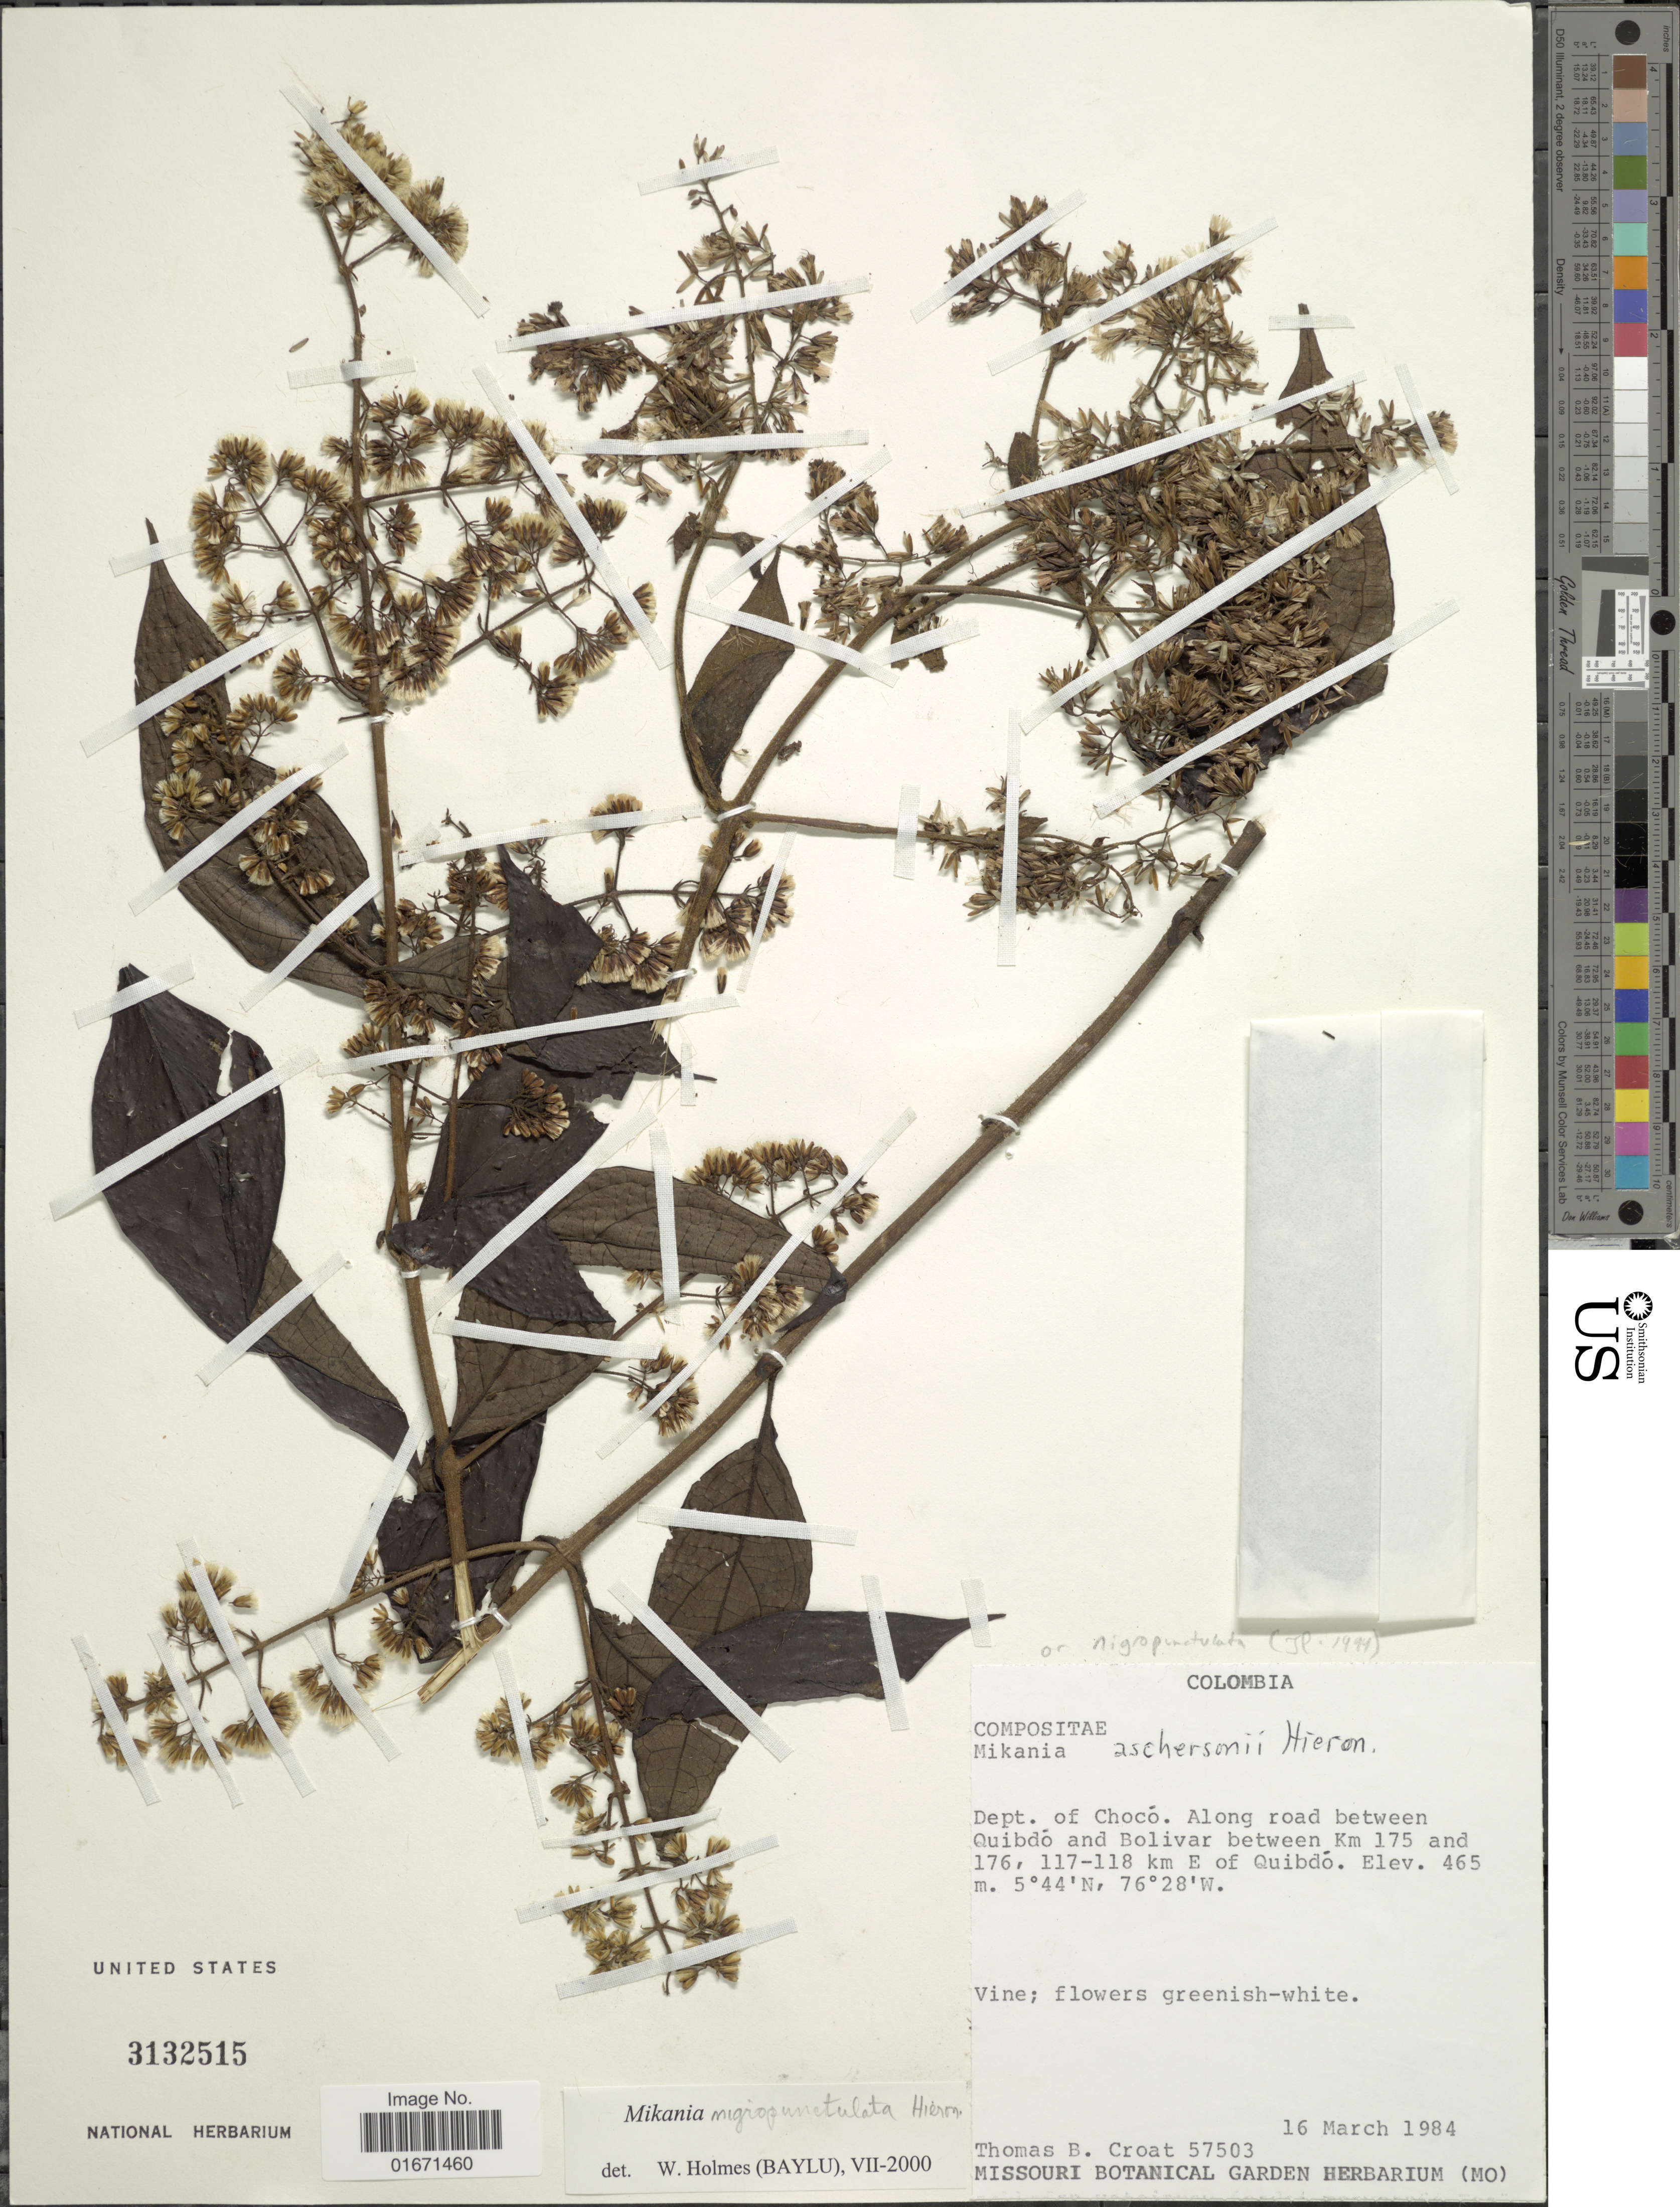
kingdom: Plantae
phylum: Tracheophyta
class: Magnoliopsida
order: Asterales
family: Asteraceae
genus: Mikania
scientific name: Mikania nigropunctulata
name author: Hieron.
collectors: T. B. Croat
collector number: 57503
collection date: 1984-03-16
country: Colombia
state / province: Chocó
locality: Dept. of Chocó. Along road between Quibdó and Bolivar between Km 175 and 176, 117-118 km E of Quibdó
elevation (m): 465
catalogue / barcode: US 3132515